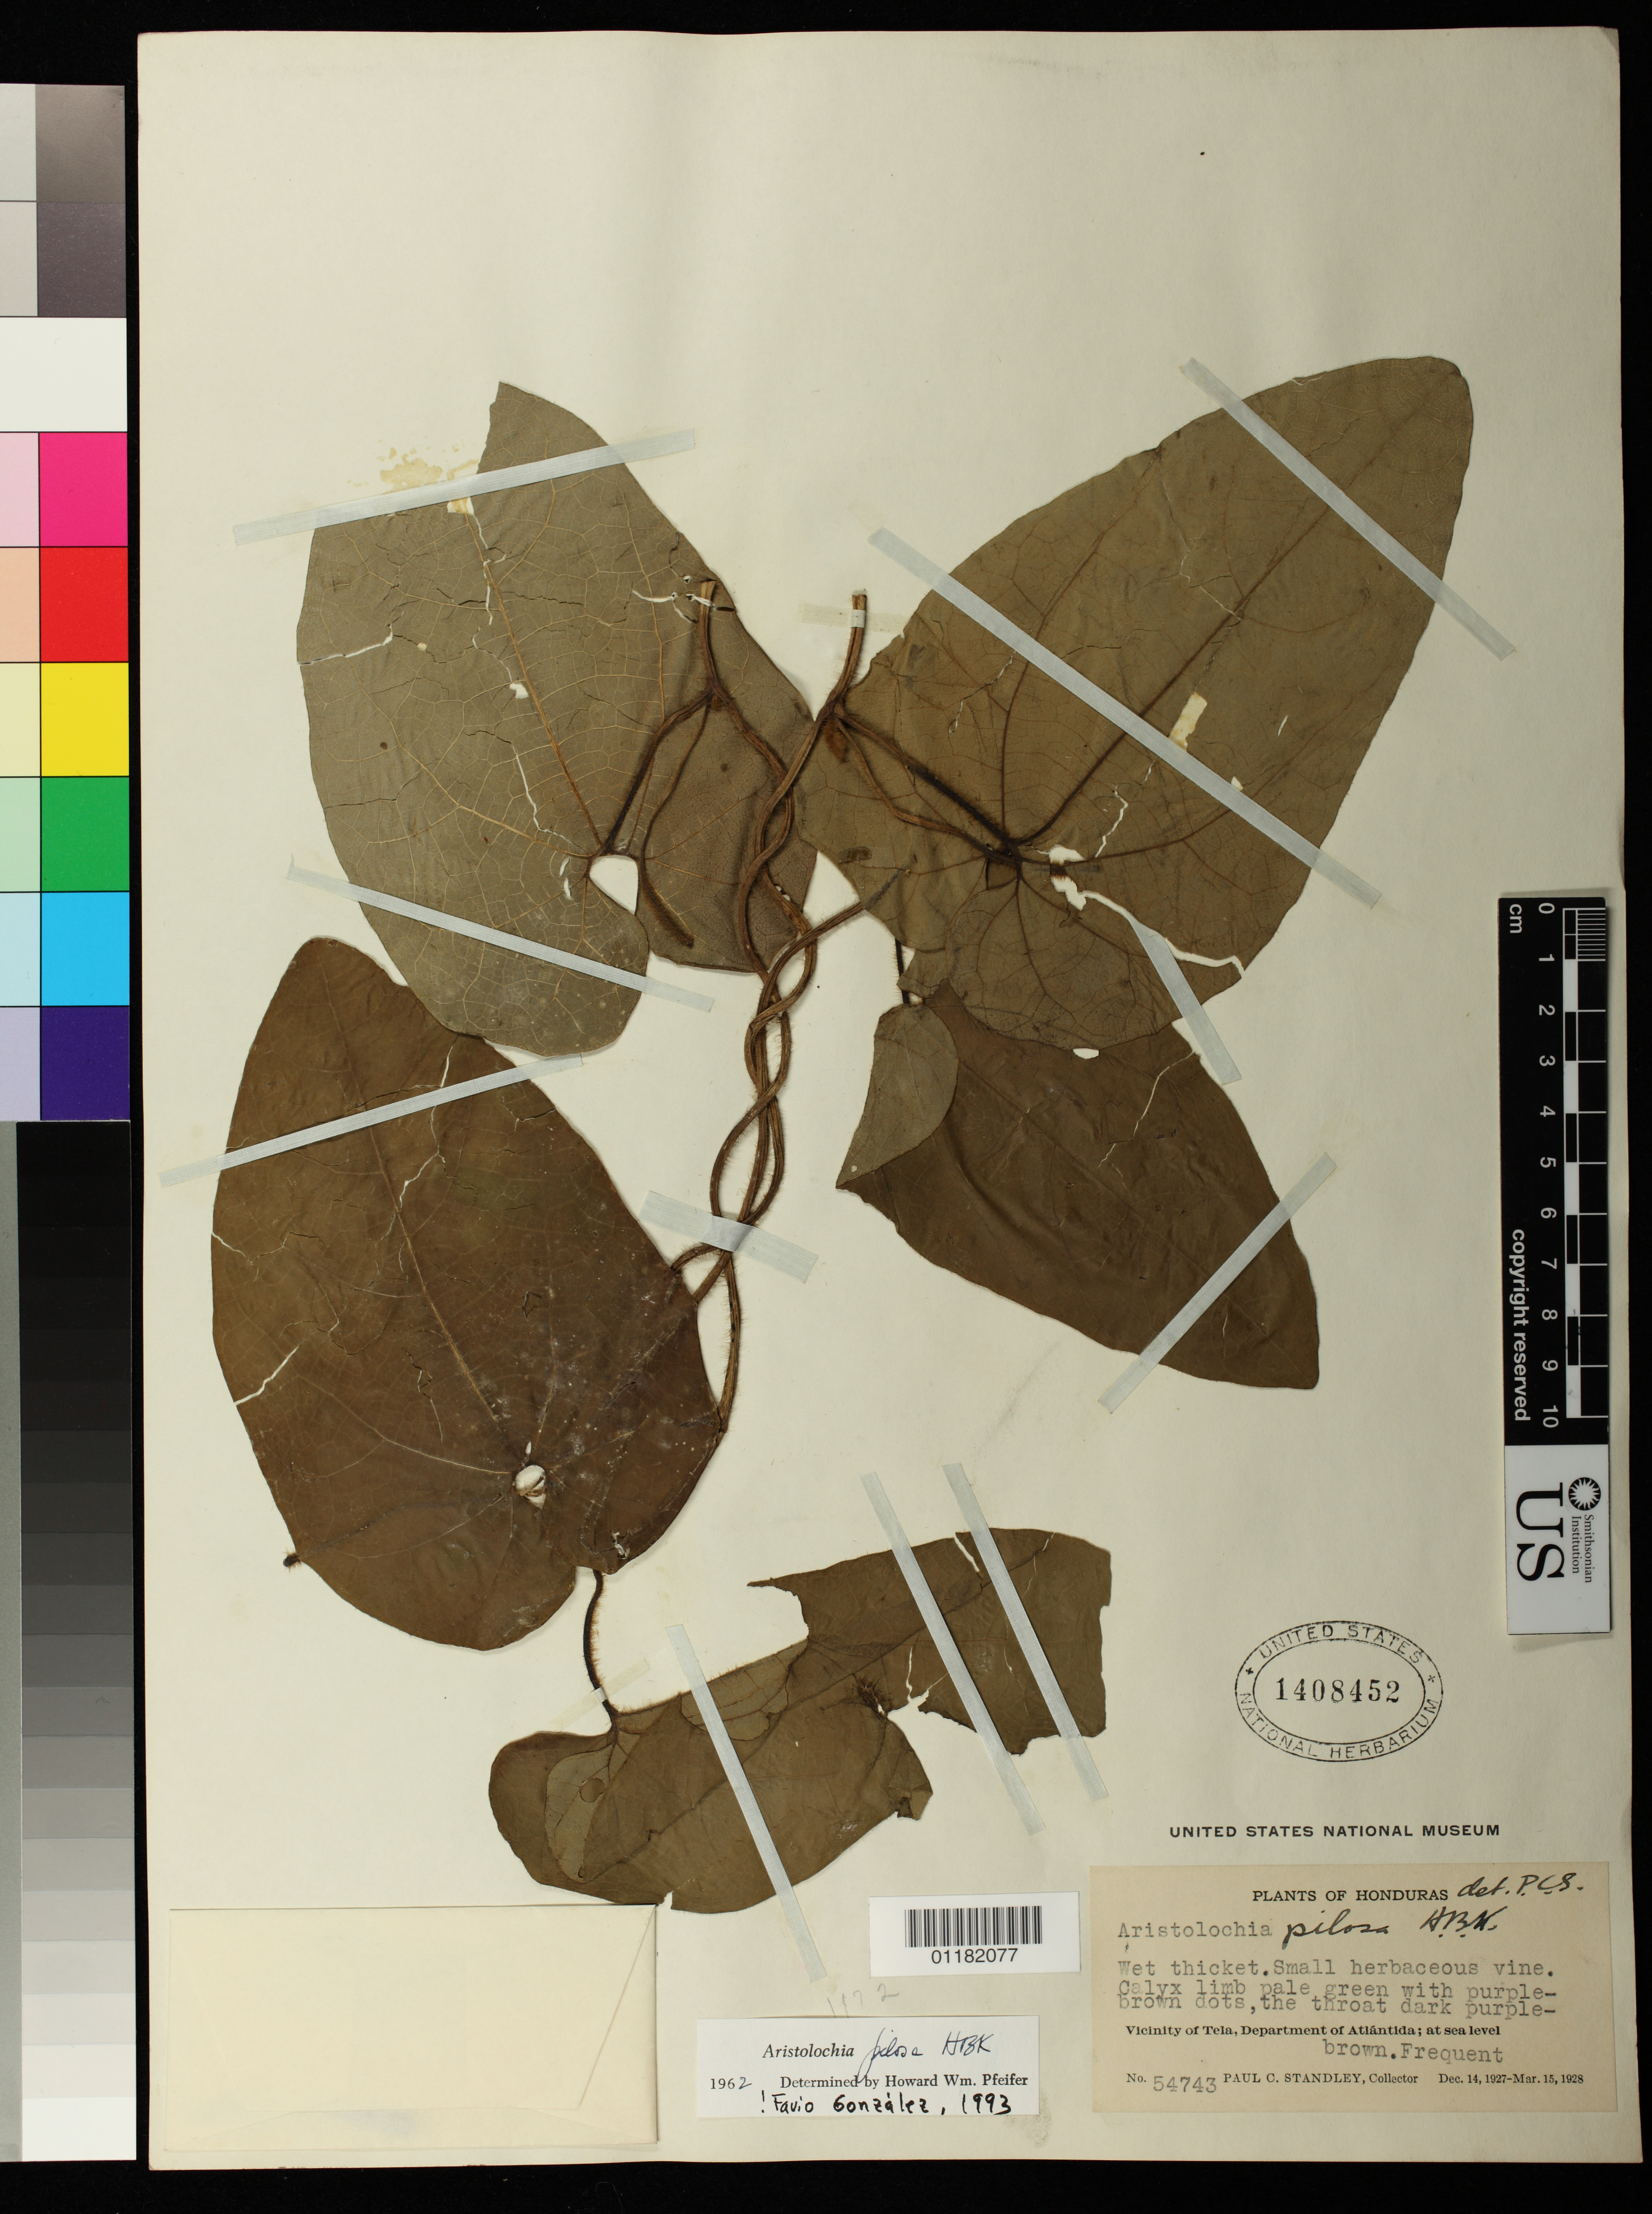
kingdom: Plantae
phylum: Tracheophyta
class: Magnoliopsida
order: Piperales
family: Aristolochiaceae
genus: Aristolochia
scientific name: Aristolochia pilosa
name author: Kunth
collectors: P. C. Standley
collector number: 54743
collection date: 1927-12-14/1928-12-18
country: Honduras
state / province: Atlántida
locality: Vicinity of Tela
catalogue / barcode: US 1408452